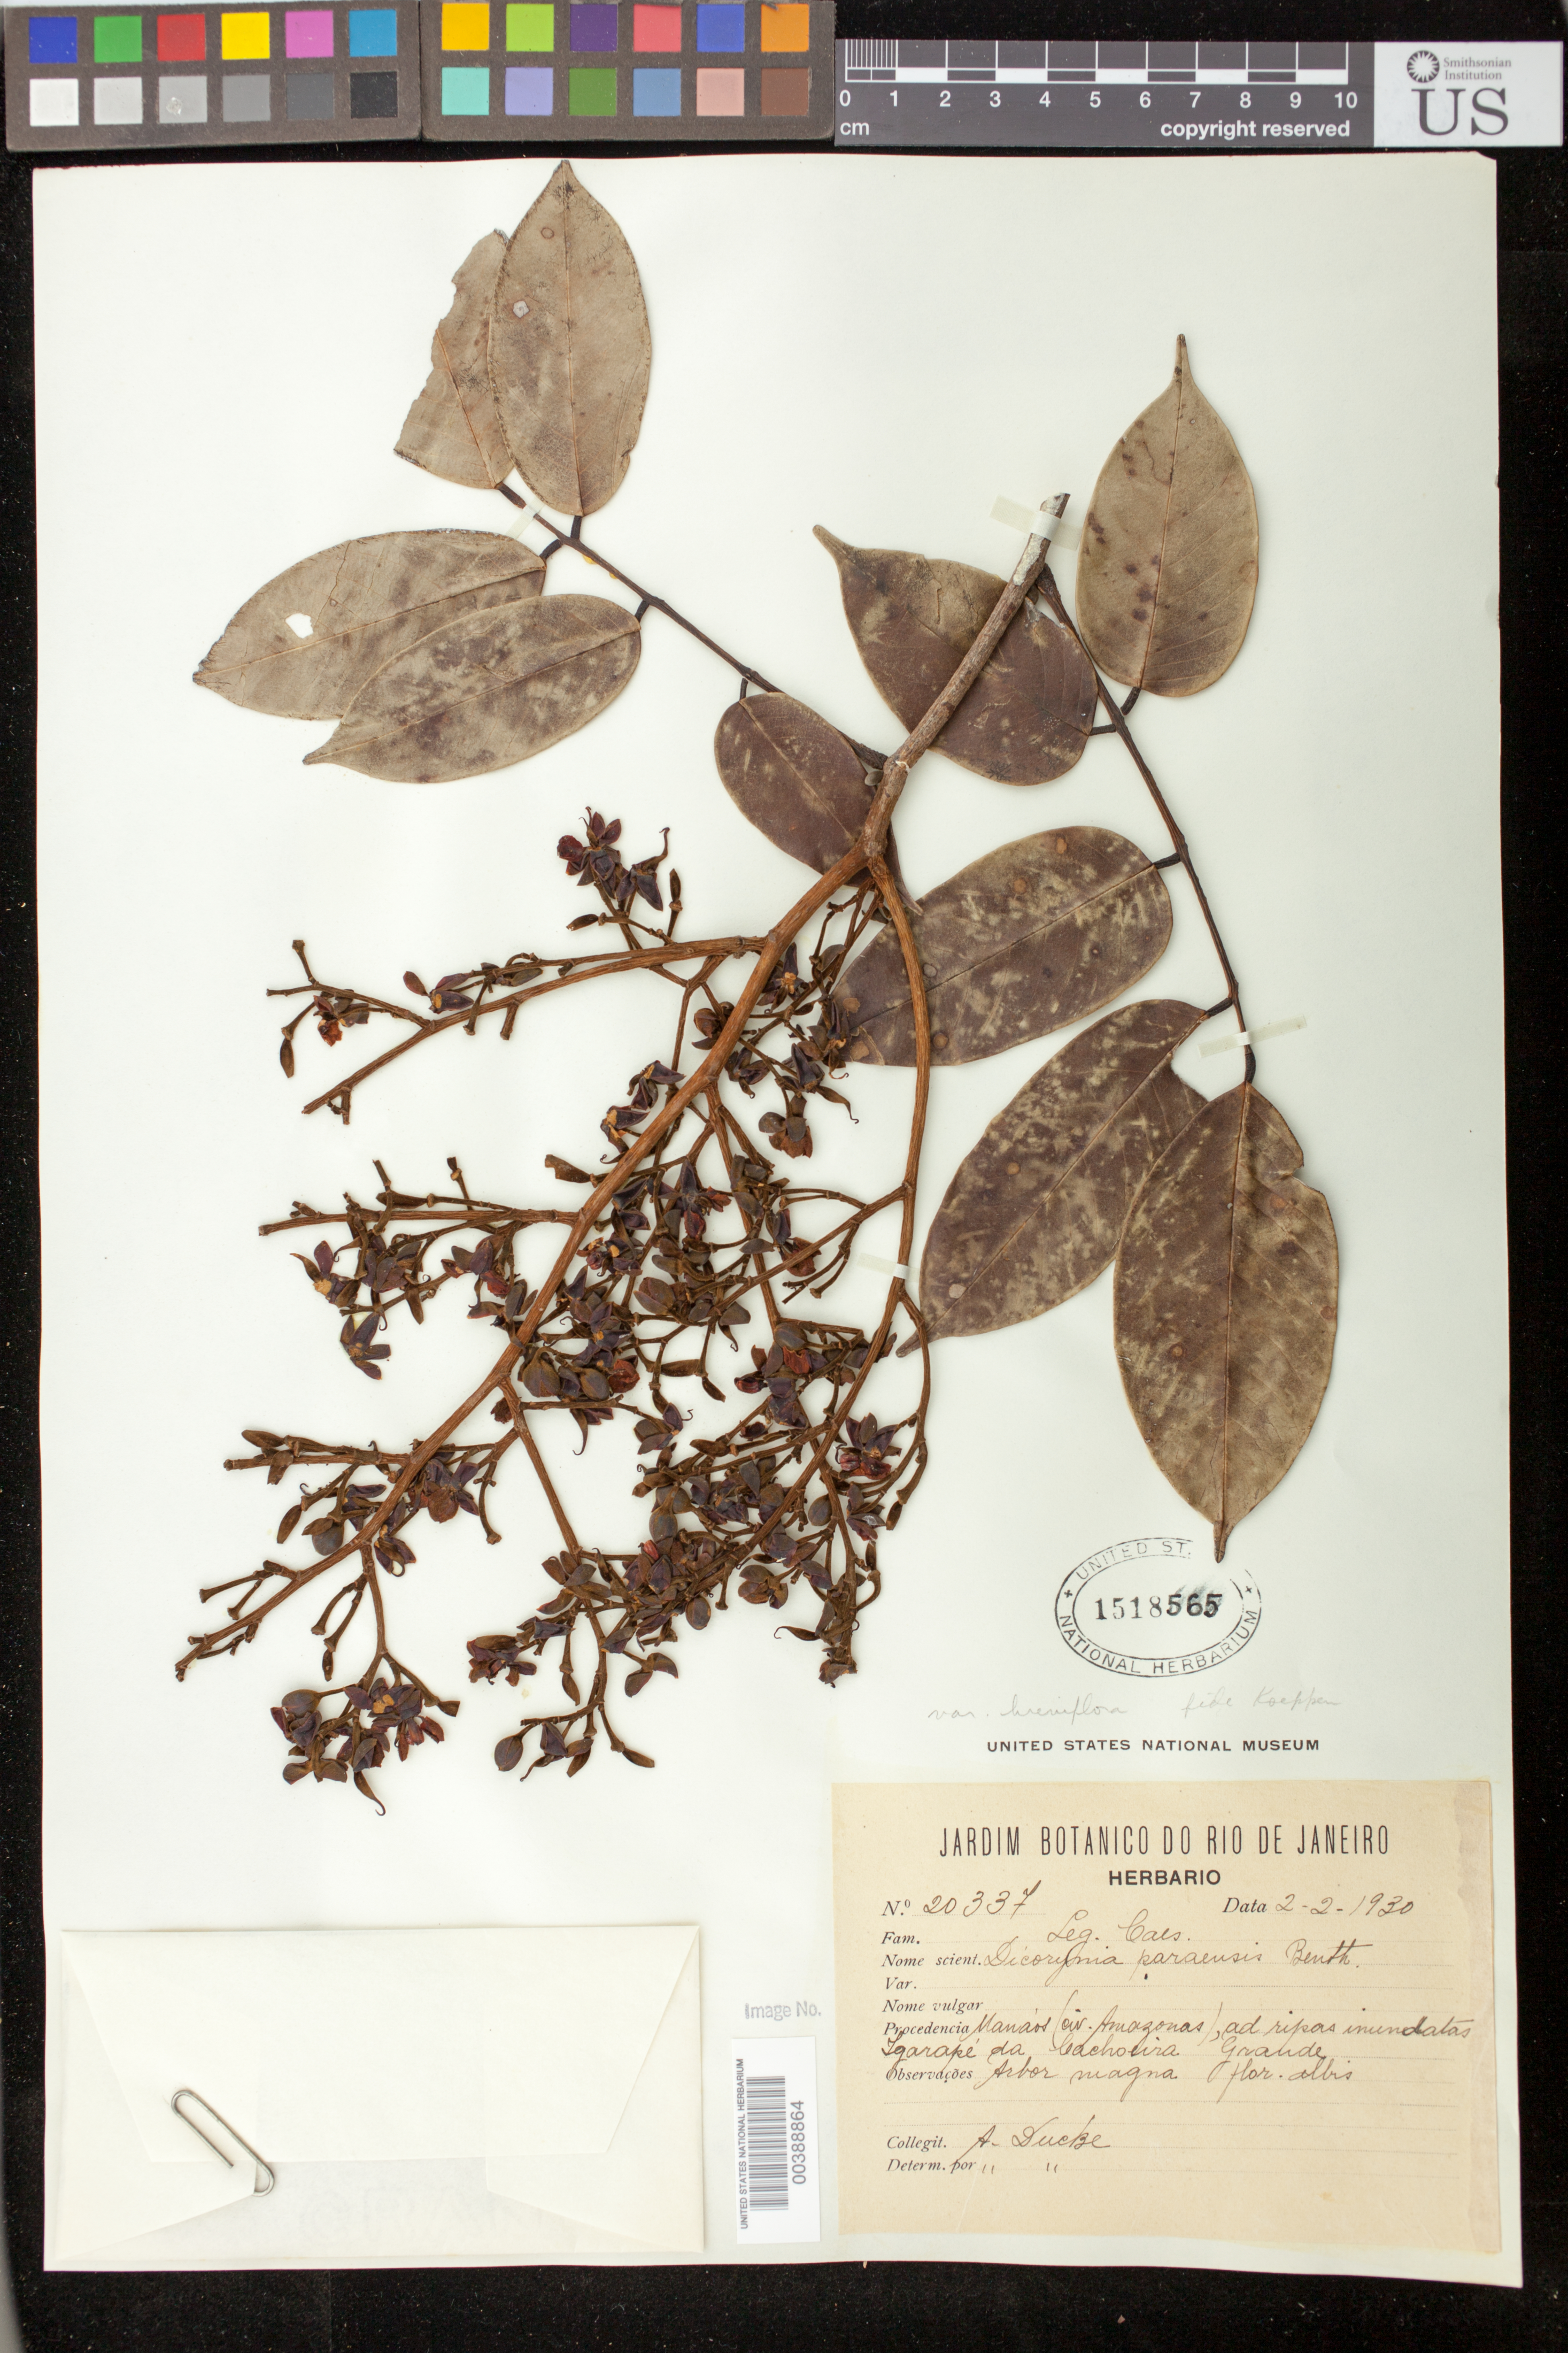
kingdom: Plantae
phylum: Tracheophyta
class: Magnoliopsida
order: Fabales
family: Fabaceae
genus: Dicorynia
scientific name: Dicorynia paraensis var. uaupensis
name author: (Spruce ex Benth.) R.C. Koeppen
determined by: Falcão, Marcus J.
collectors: A. Ducke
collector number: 20337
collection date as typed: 02 Feb 1930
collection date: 1930-02-02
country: Brazil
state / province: Amazonas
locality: Manaos, Igarape da Cachoeira Grande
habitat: Ad ripas inundatas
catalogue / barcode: US 1518565